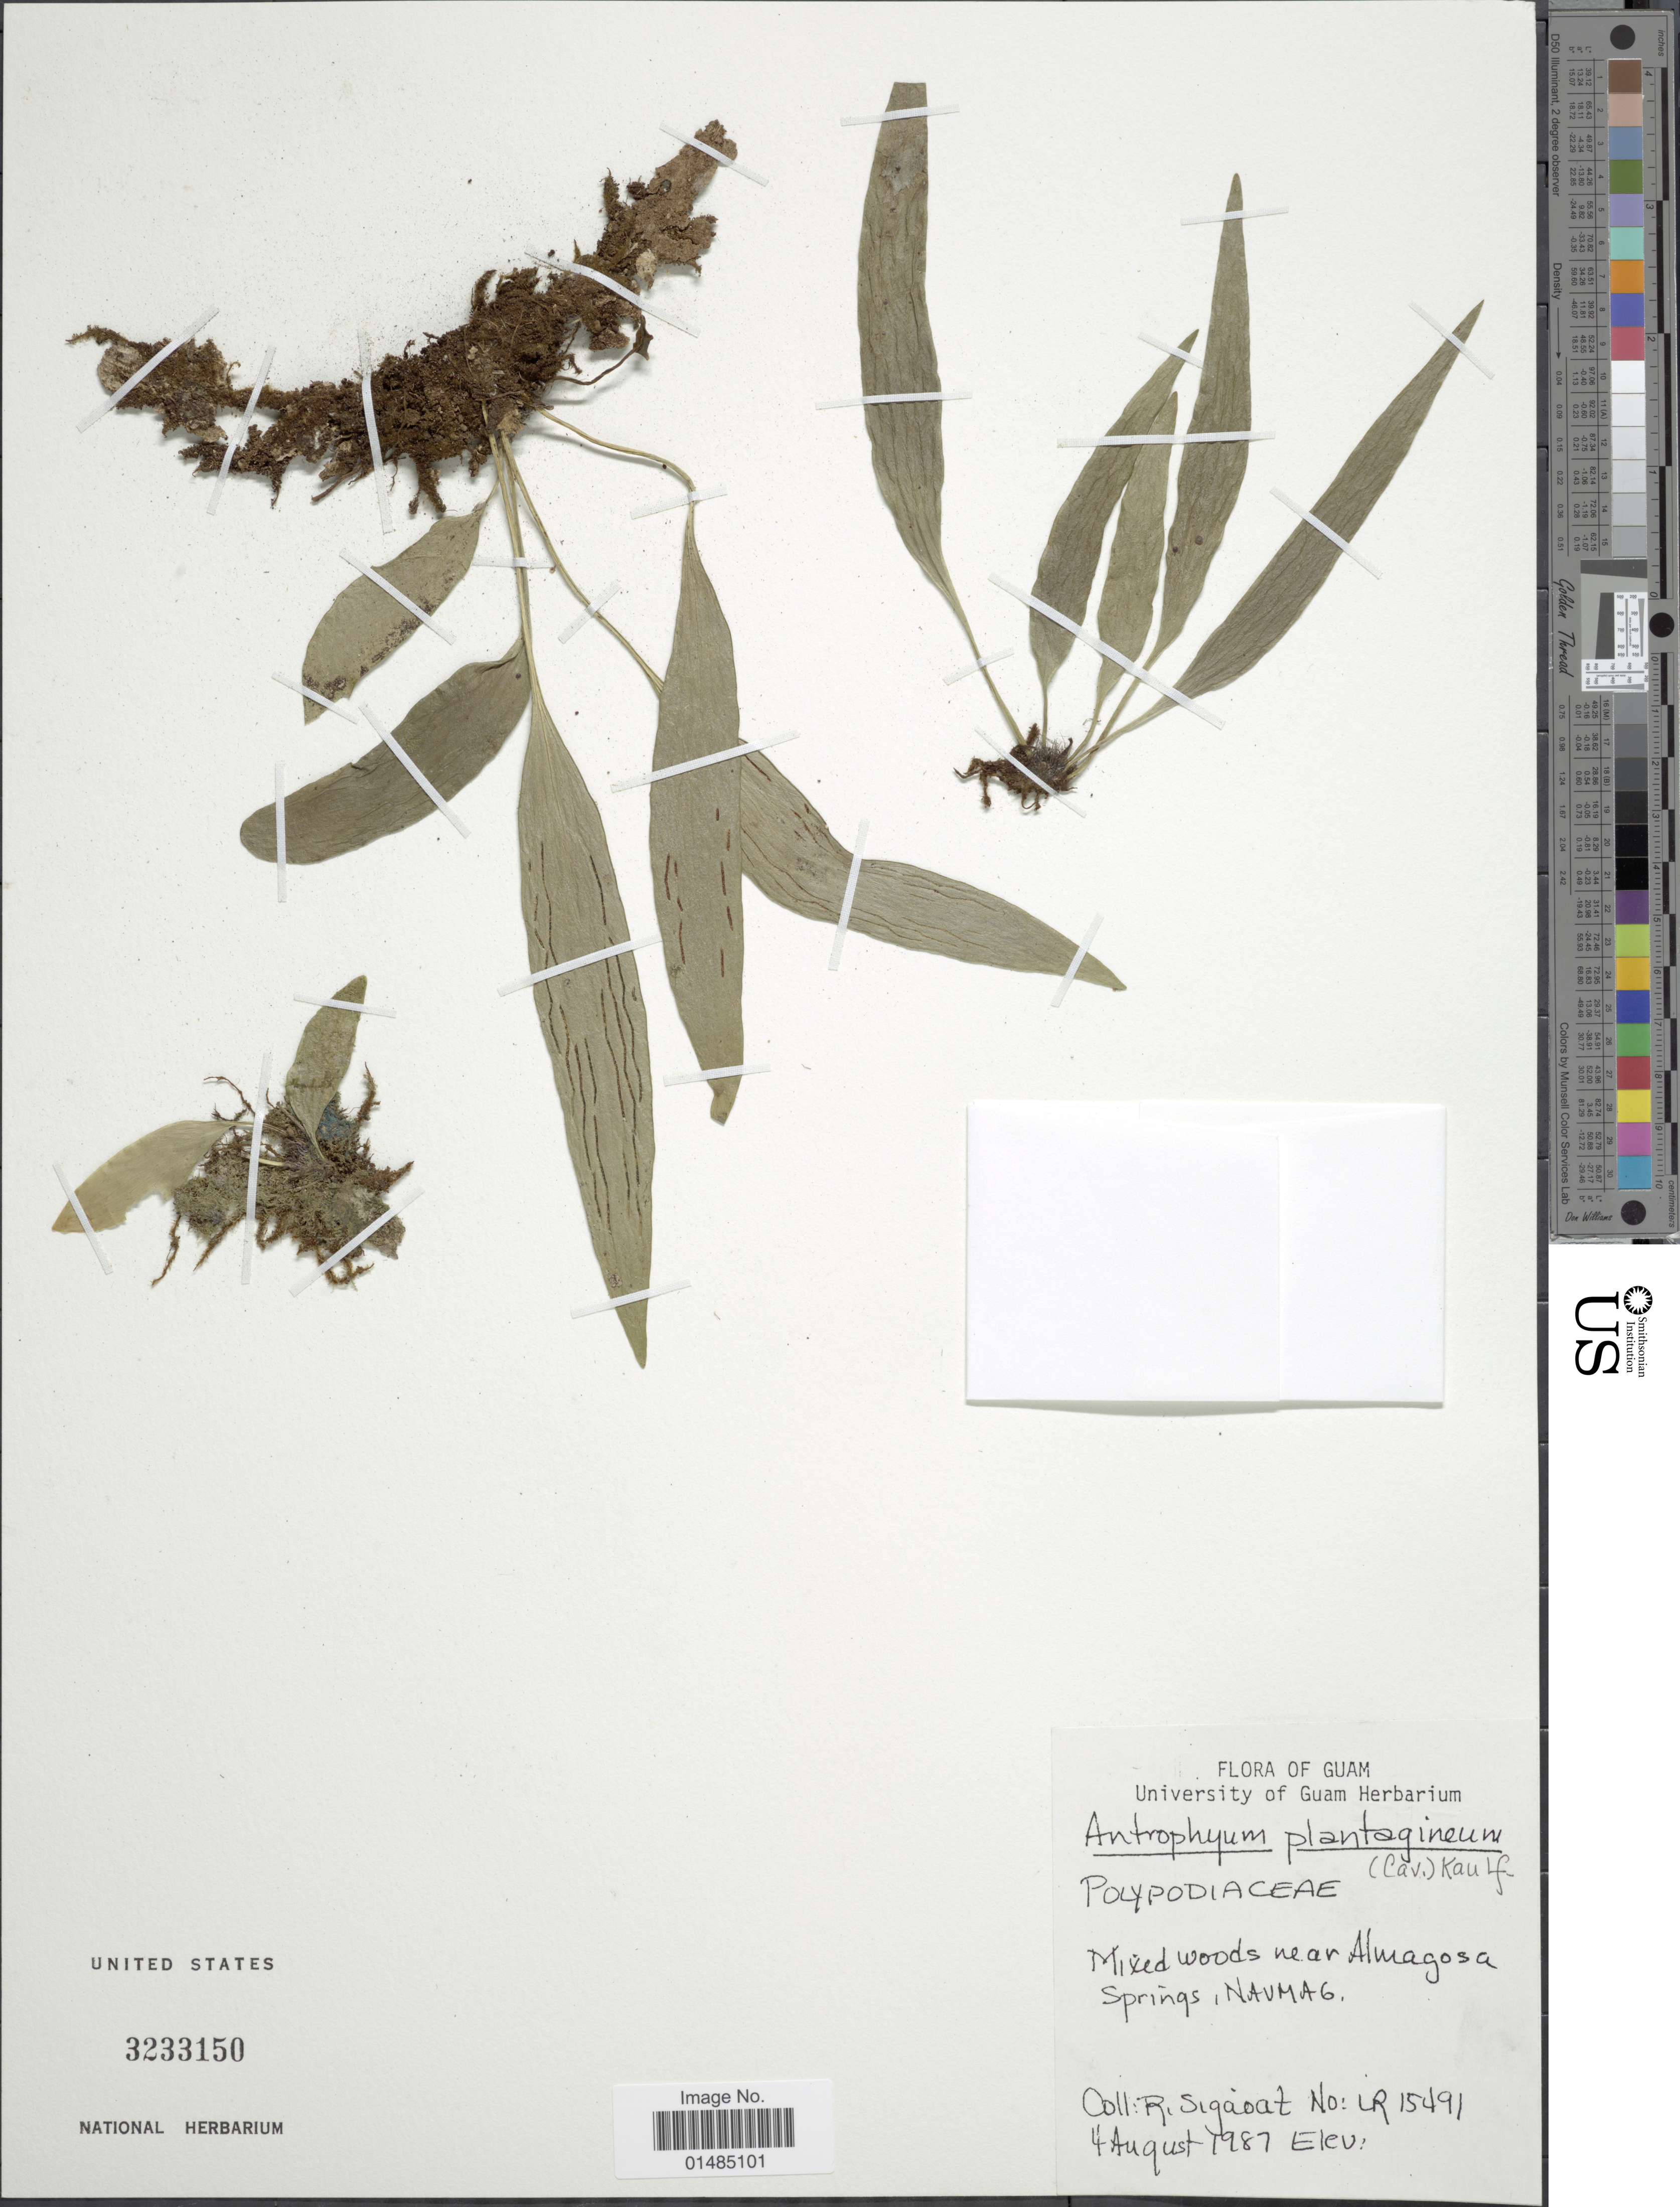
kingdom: Plantae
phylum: Tracheophyta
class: Polypodiopsida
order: Polypodiales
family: Pteridaceae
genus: Antrophyum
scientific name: Antrophyum plantagineum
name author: (Cav.) Kaulf.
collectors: R. Sigaoat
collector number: LR 15491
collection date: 1987-08-04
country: Guam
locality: Mixed woods near Almagosa Springs, VANMAG [interpreted]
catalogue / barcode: US 3233150